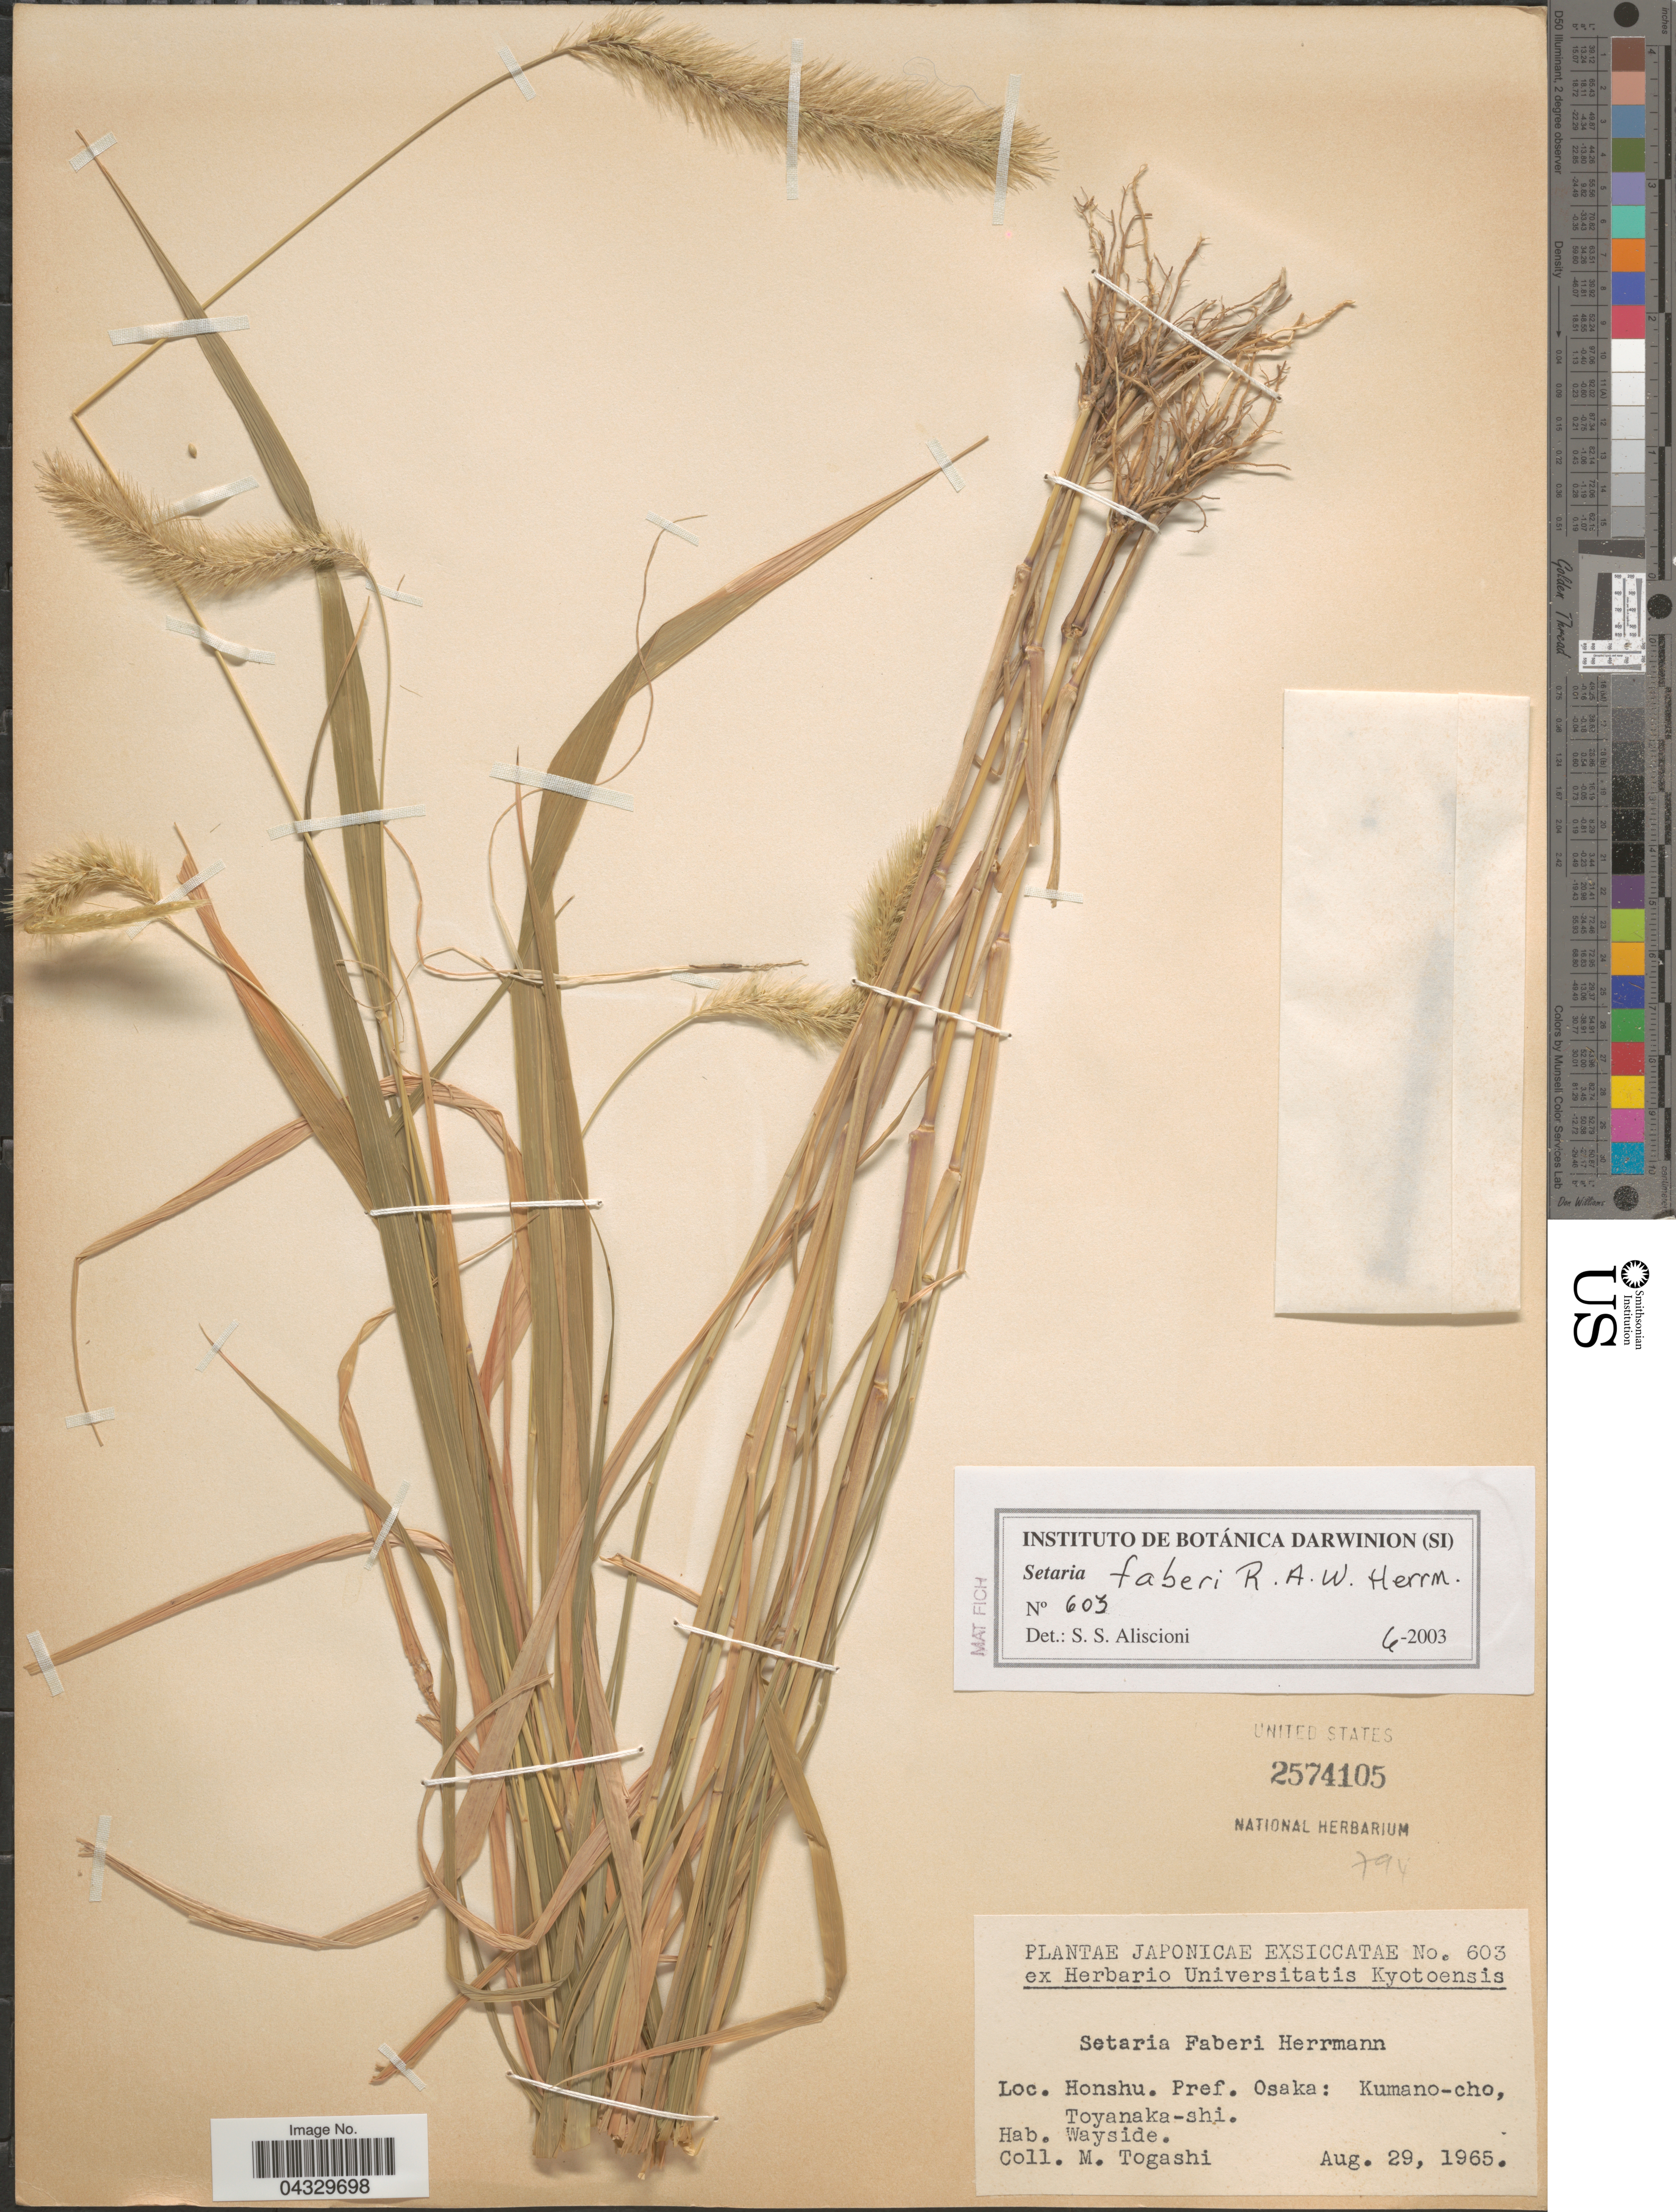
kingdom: Plantae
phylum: Tracheophyta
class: Liliopsida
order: Poales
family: Poaceae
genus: Setaria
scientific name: Setaria faberi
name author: R.A.W. Herrm.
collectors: M. Togashi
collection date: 1965-08-29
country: Japan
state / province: Osaka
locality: Honshu. Pref. Osaka: Kumano-cho, Toyanaka-shi.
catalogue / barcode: US 2574105